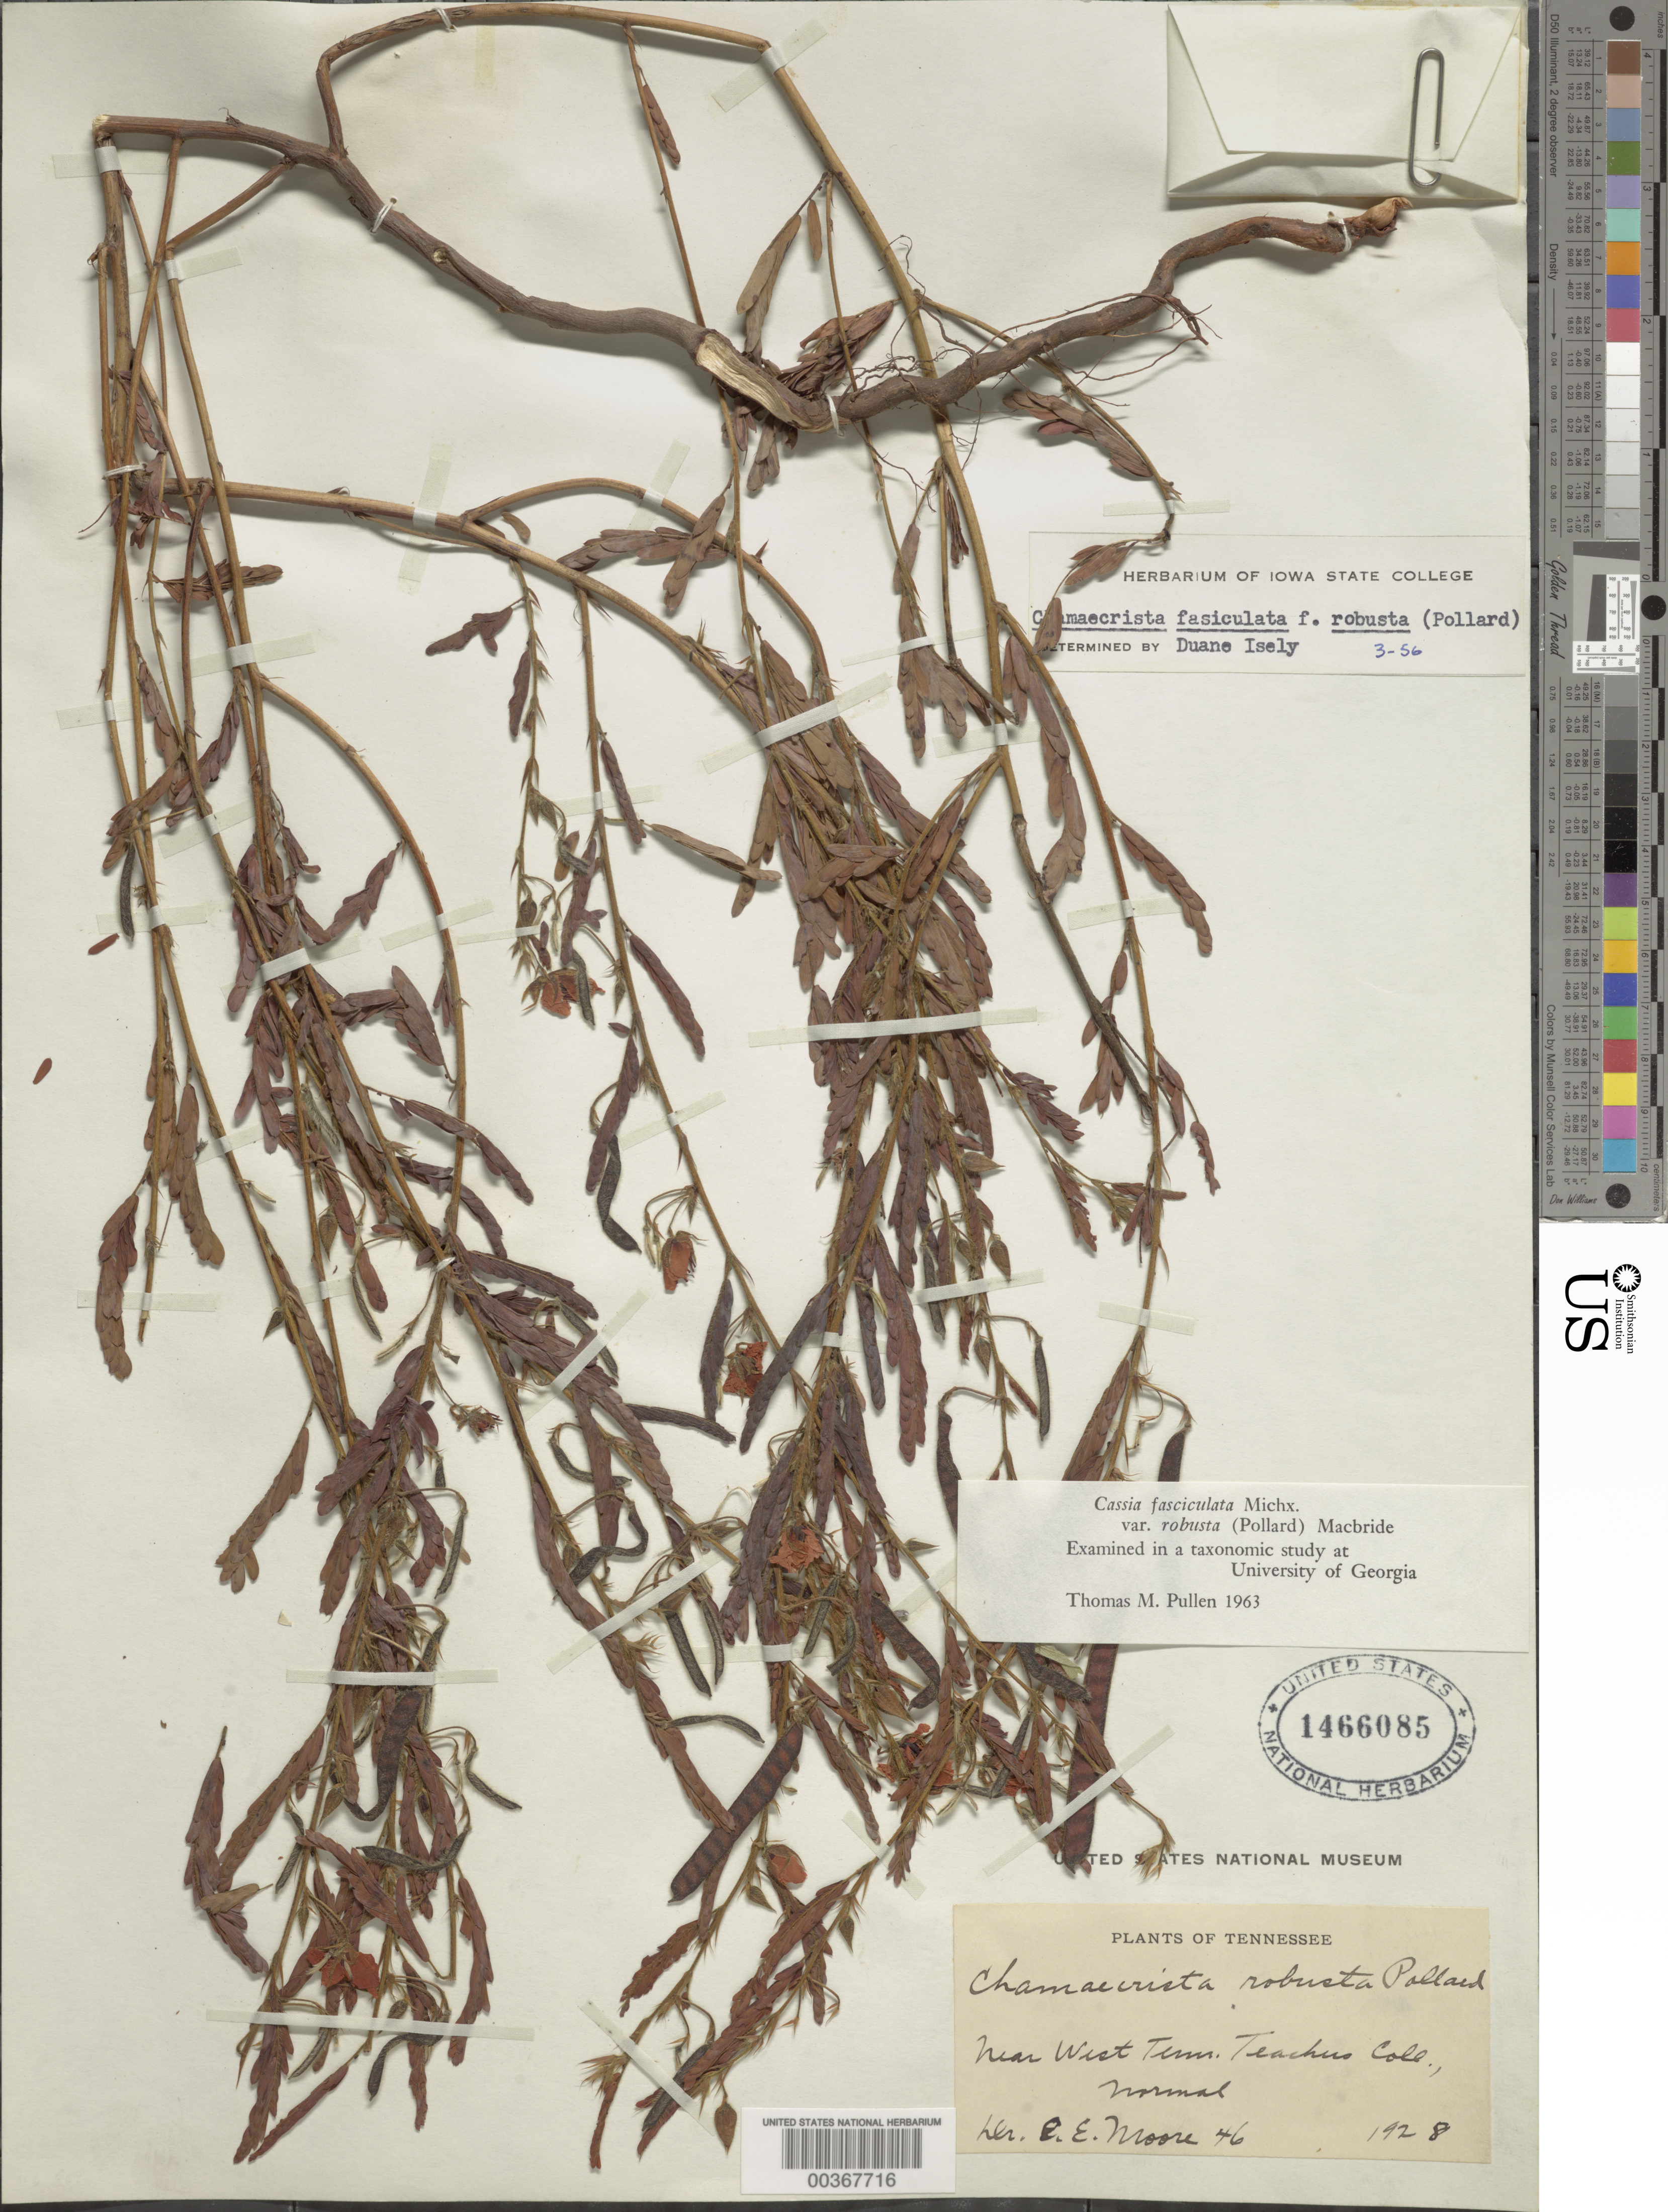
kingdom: Plantae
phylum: Tracheophyta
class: Magnoliopsida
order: Fabales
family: Fabaceae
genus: Chamaecrista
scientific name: Chamaecrista fasciculata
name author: (Michx.) Greene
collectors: E. Moore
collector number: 46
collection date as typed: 1928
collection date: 1928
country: United States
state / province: Tennessee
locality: Near West Tenn. Teachers Coll. Normal.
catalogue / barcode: US 1466085